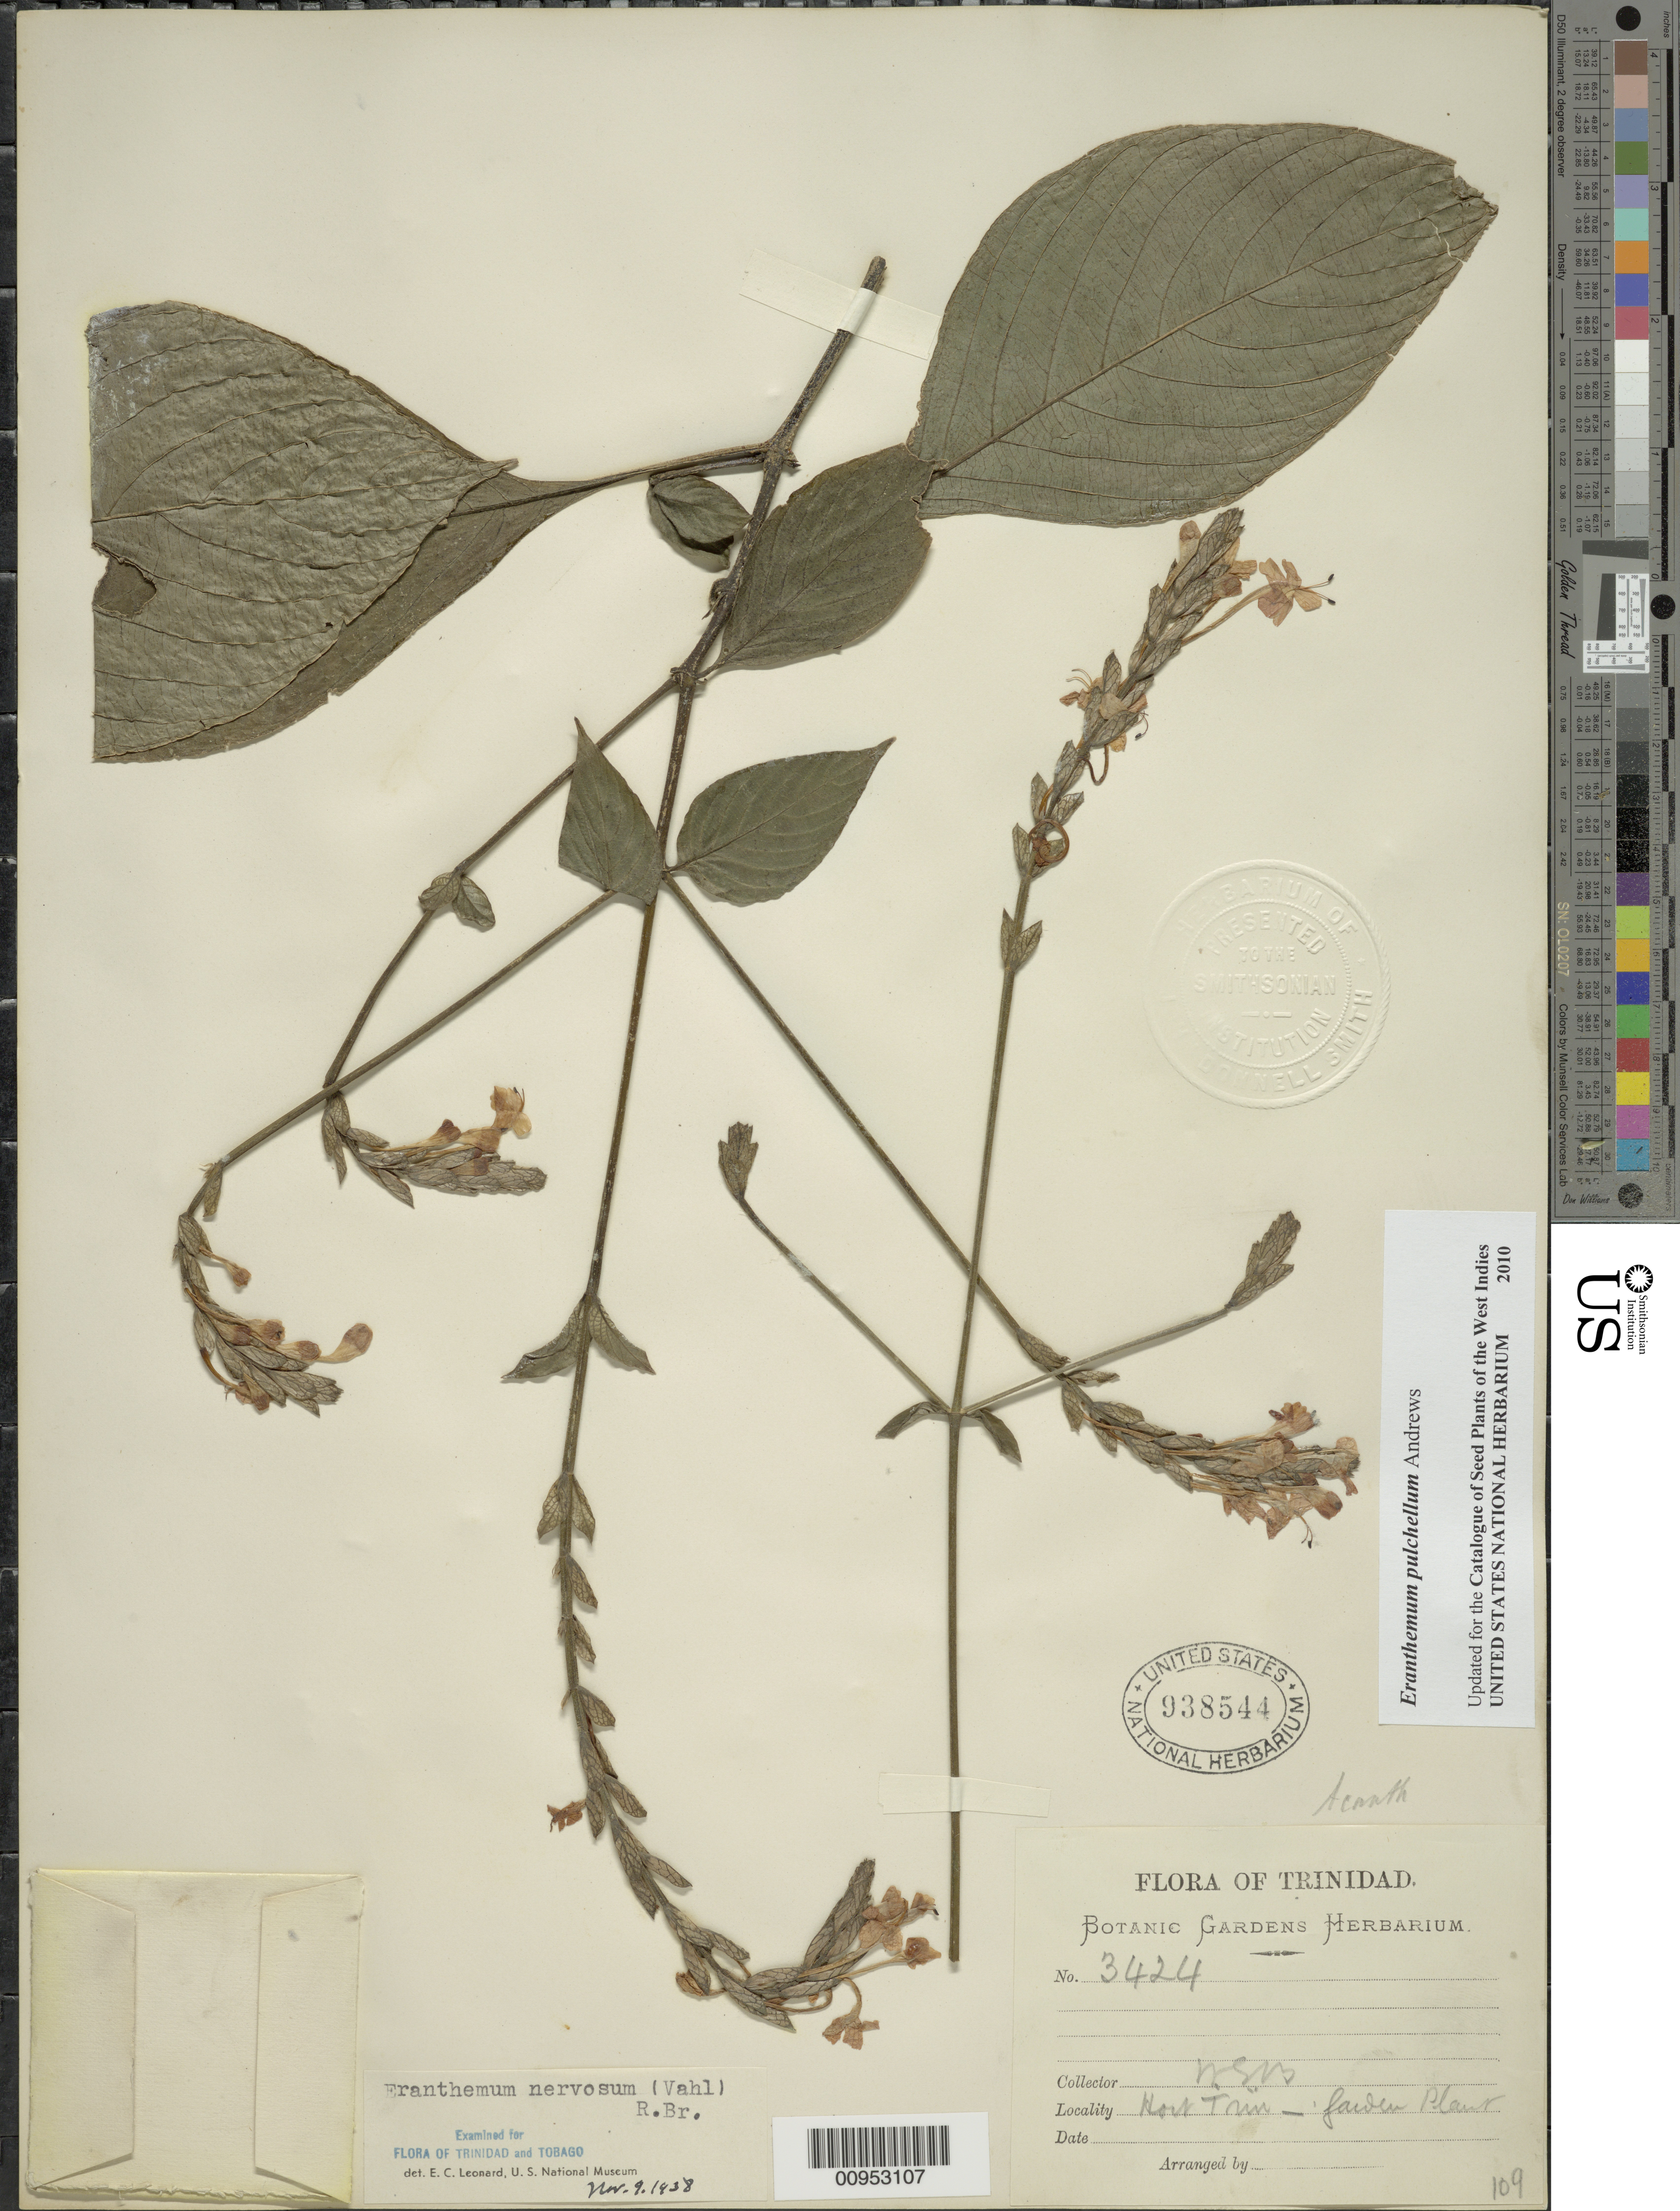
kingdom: Plantae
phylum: Tracheophyta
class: Magnoliopsida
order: Lamiales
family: Acanthaceae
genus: Eranthemum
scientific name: Eranthemum pulchellum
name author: Andrews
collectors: W. E. Broadway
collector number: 3424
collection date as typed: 1889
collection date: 1889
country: Trinidad and Tobago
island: Trinidad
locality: Trinidad Botanic Gardens. Hort.Trin. - garden plant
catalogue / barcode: US 938544